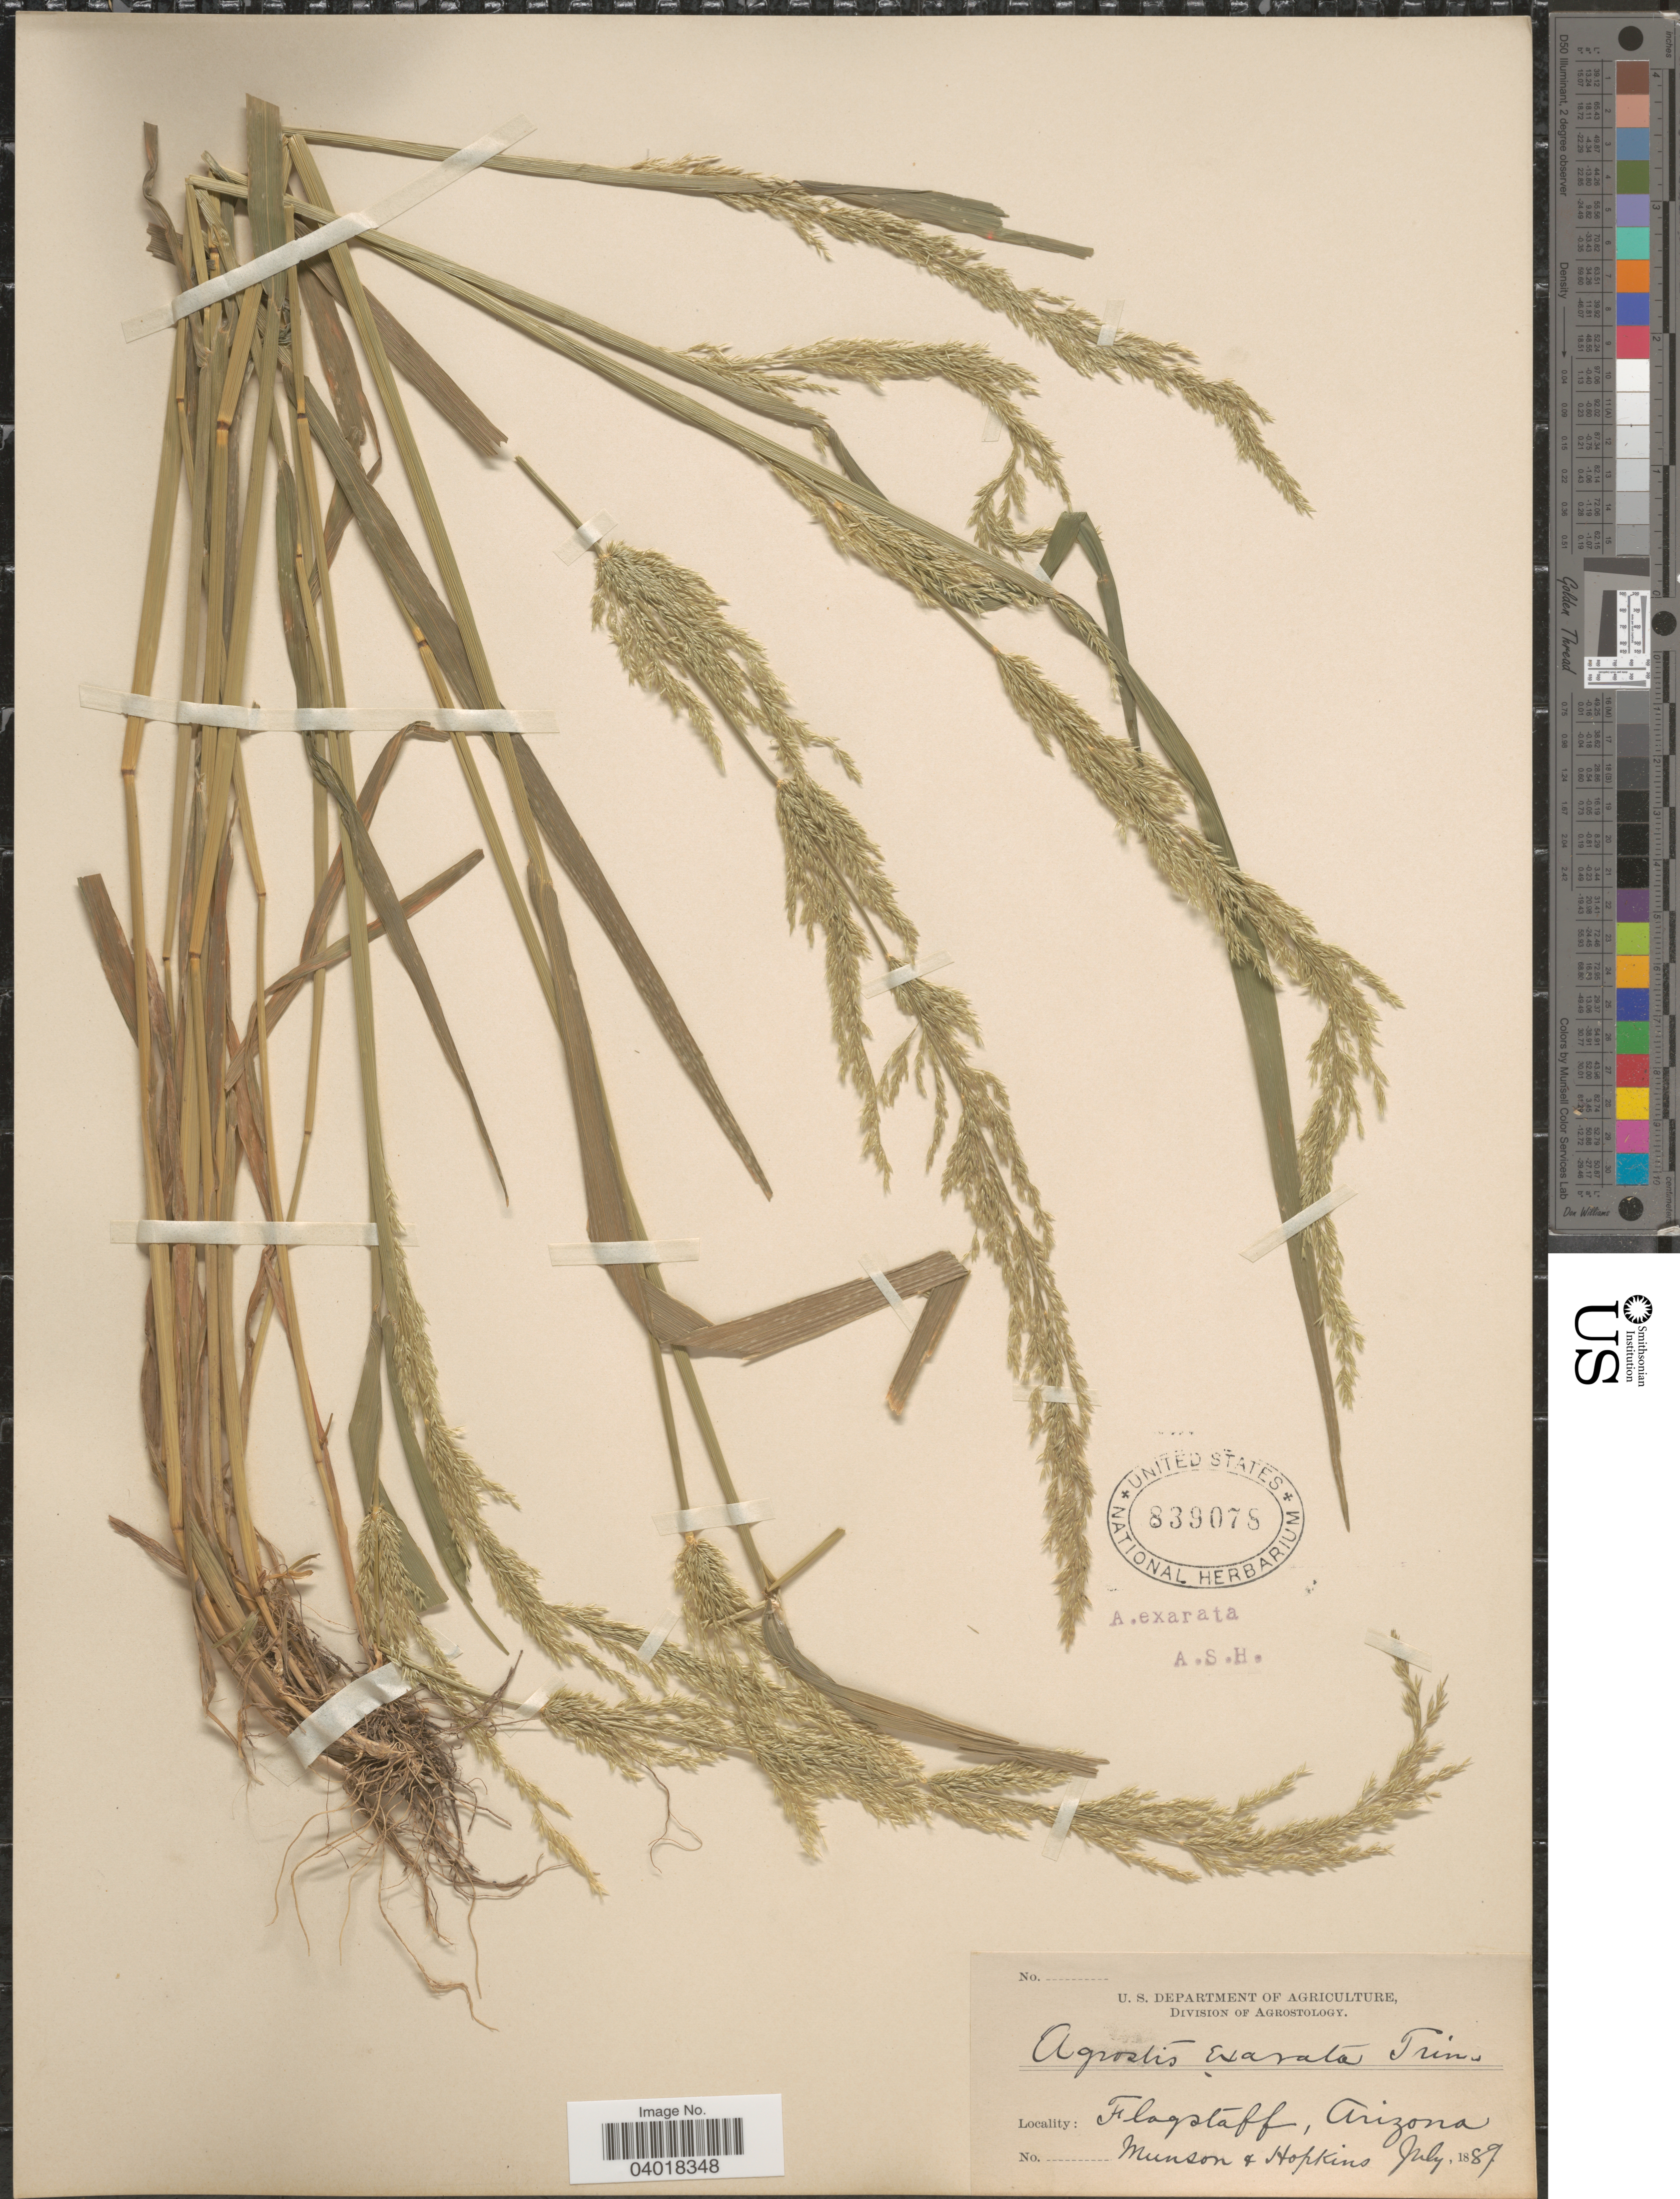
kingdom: Plantae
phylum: Tracheophyta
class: Liliopsida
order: Poales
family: Poaceae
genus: Agrostis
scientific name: Agrostis exarata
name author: Trin.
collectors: -. Munson & -- Hopkins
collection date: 1889-07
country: United States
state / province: Arizona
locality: Flagstaff.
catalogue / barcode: US 839078